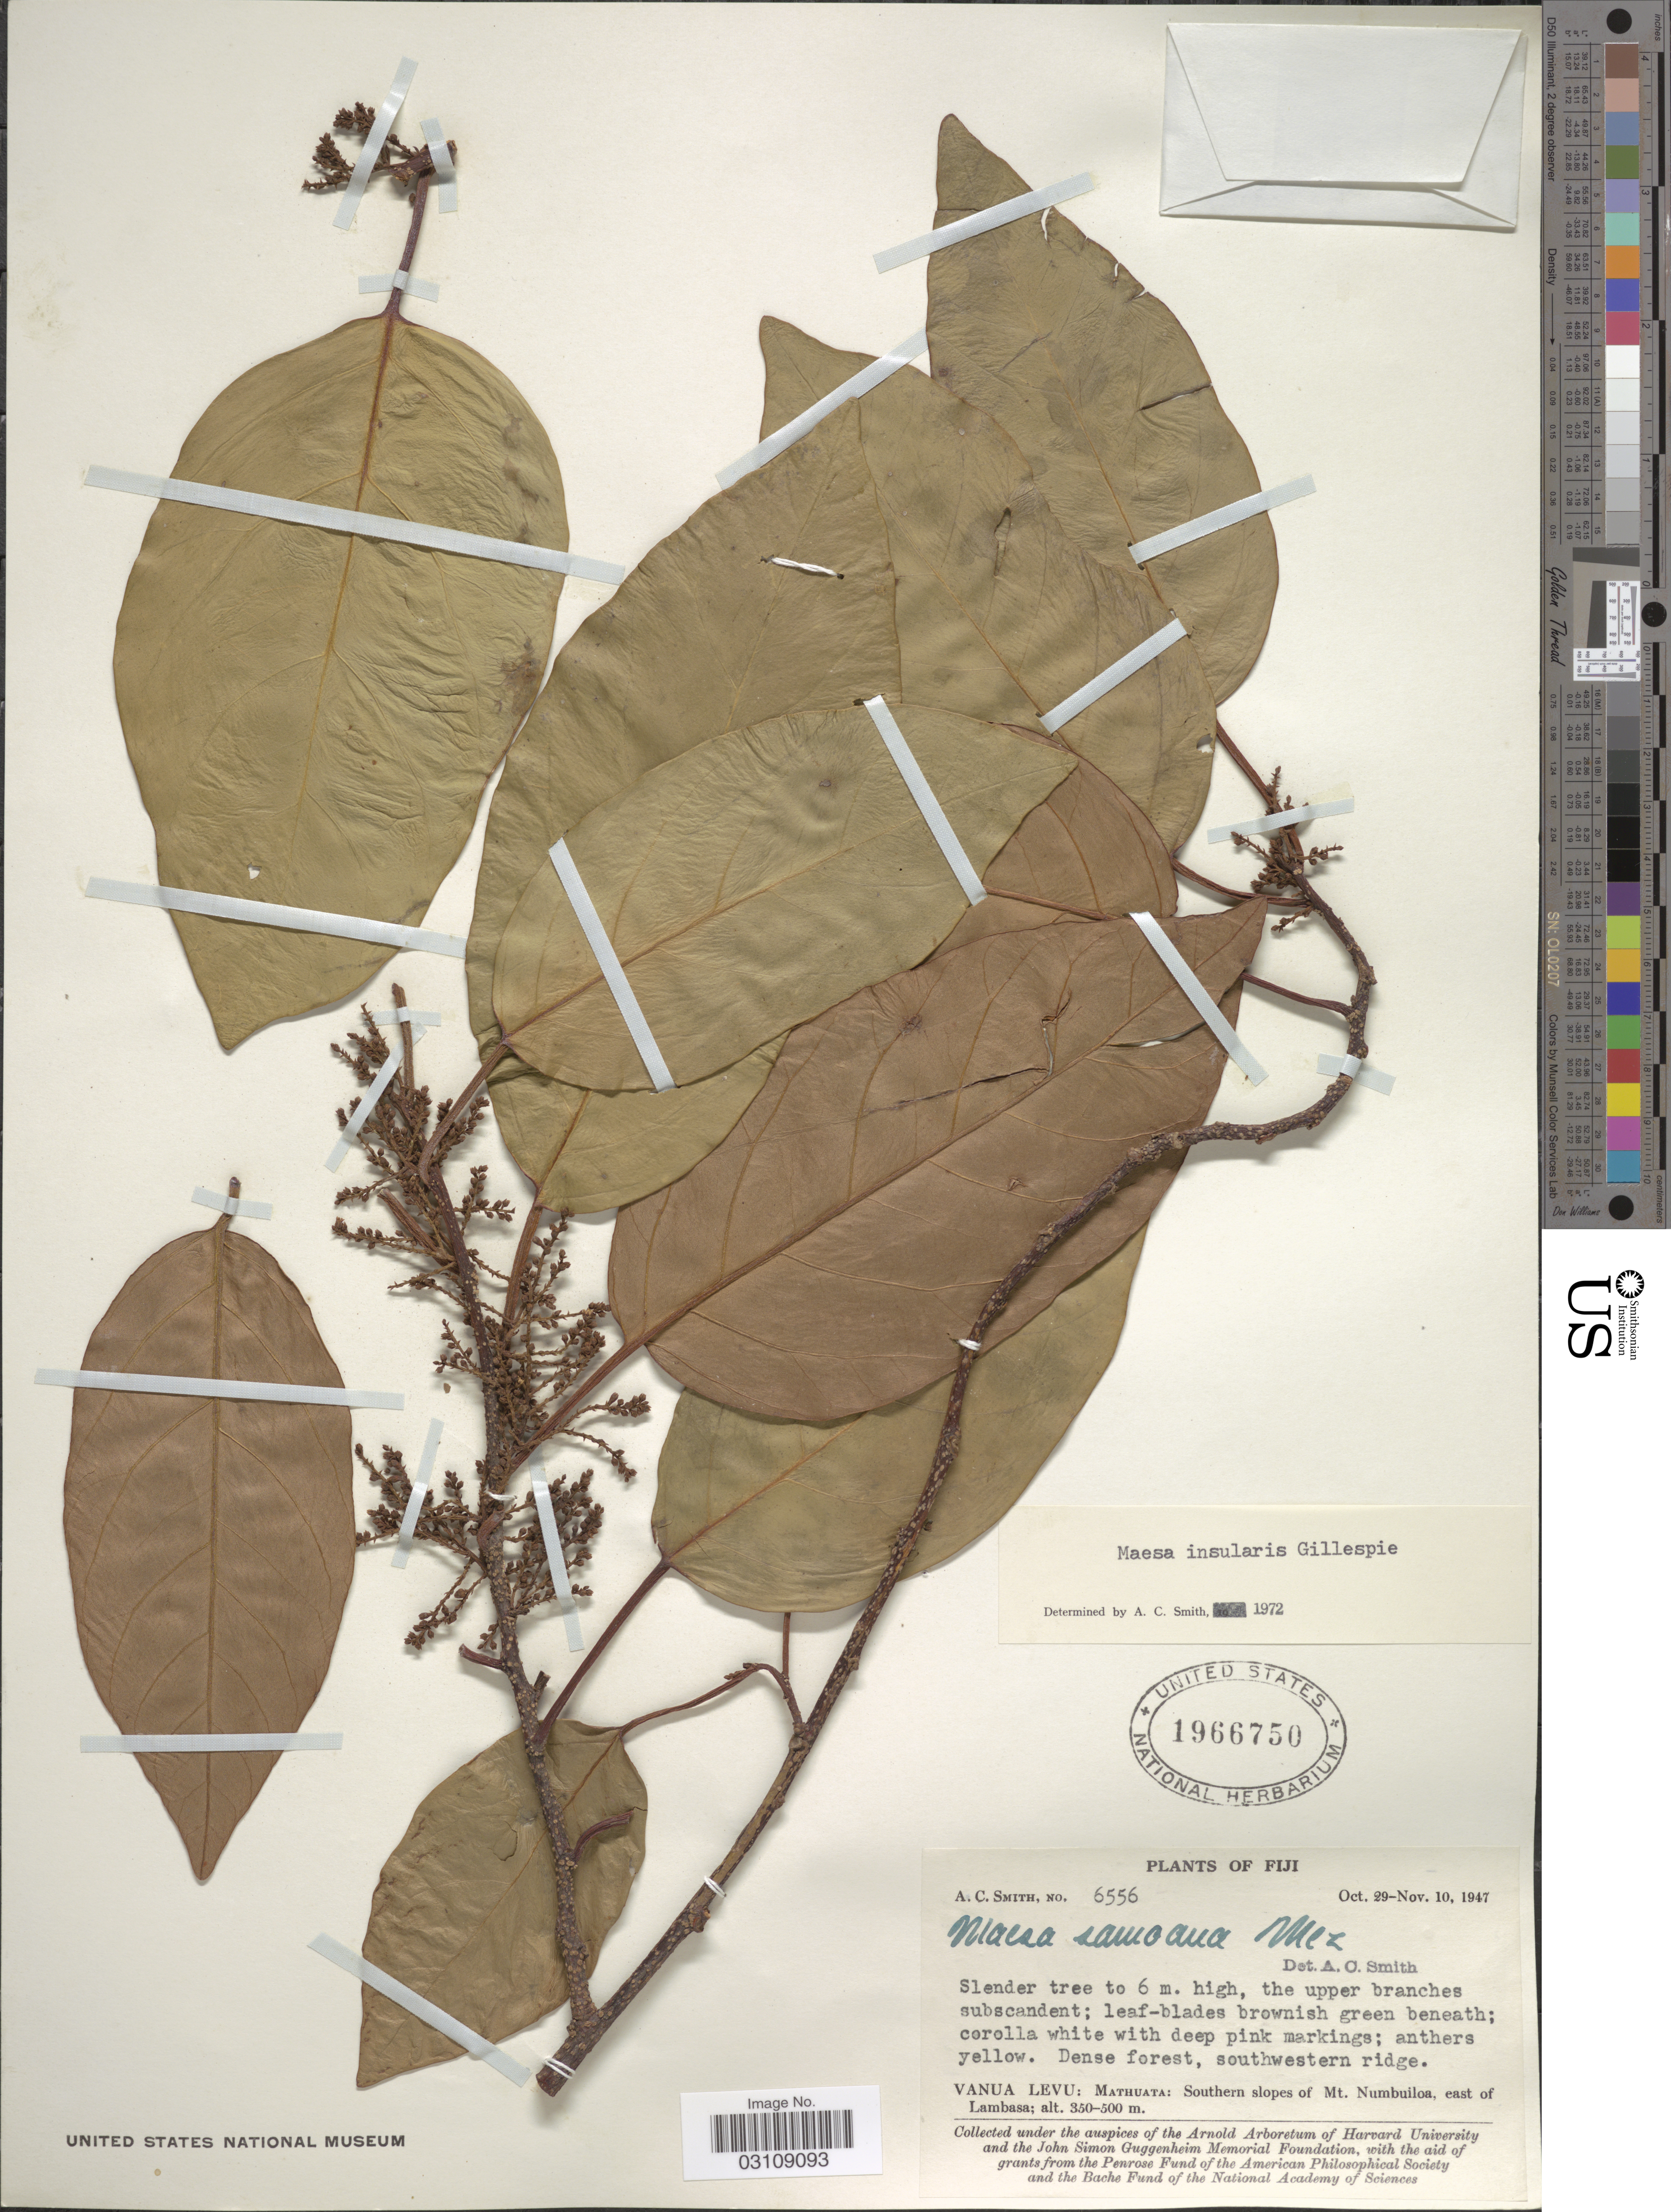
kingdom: Plantae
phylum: Tracheophyta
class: Magnoliopsida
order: Ericales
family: Primulaceae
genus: Maesa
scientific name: Maesa insularis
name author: Gillespie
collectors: A. C. Smith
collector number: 6556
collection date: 1947-10-29/1947-11-10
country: Fiji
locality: Vanua Levu: Mathuata: Southern slopes of Mt. Numbuiloa, east of Lambasa.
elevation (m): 350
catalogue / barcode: US 1966750